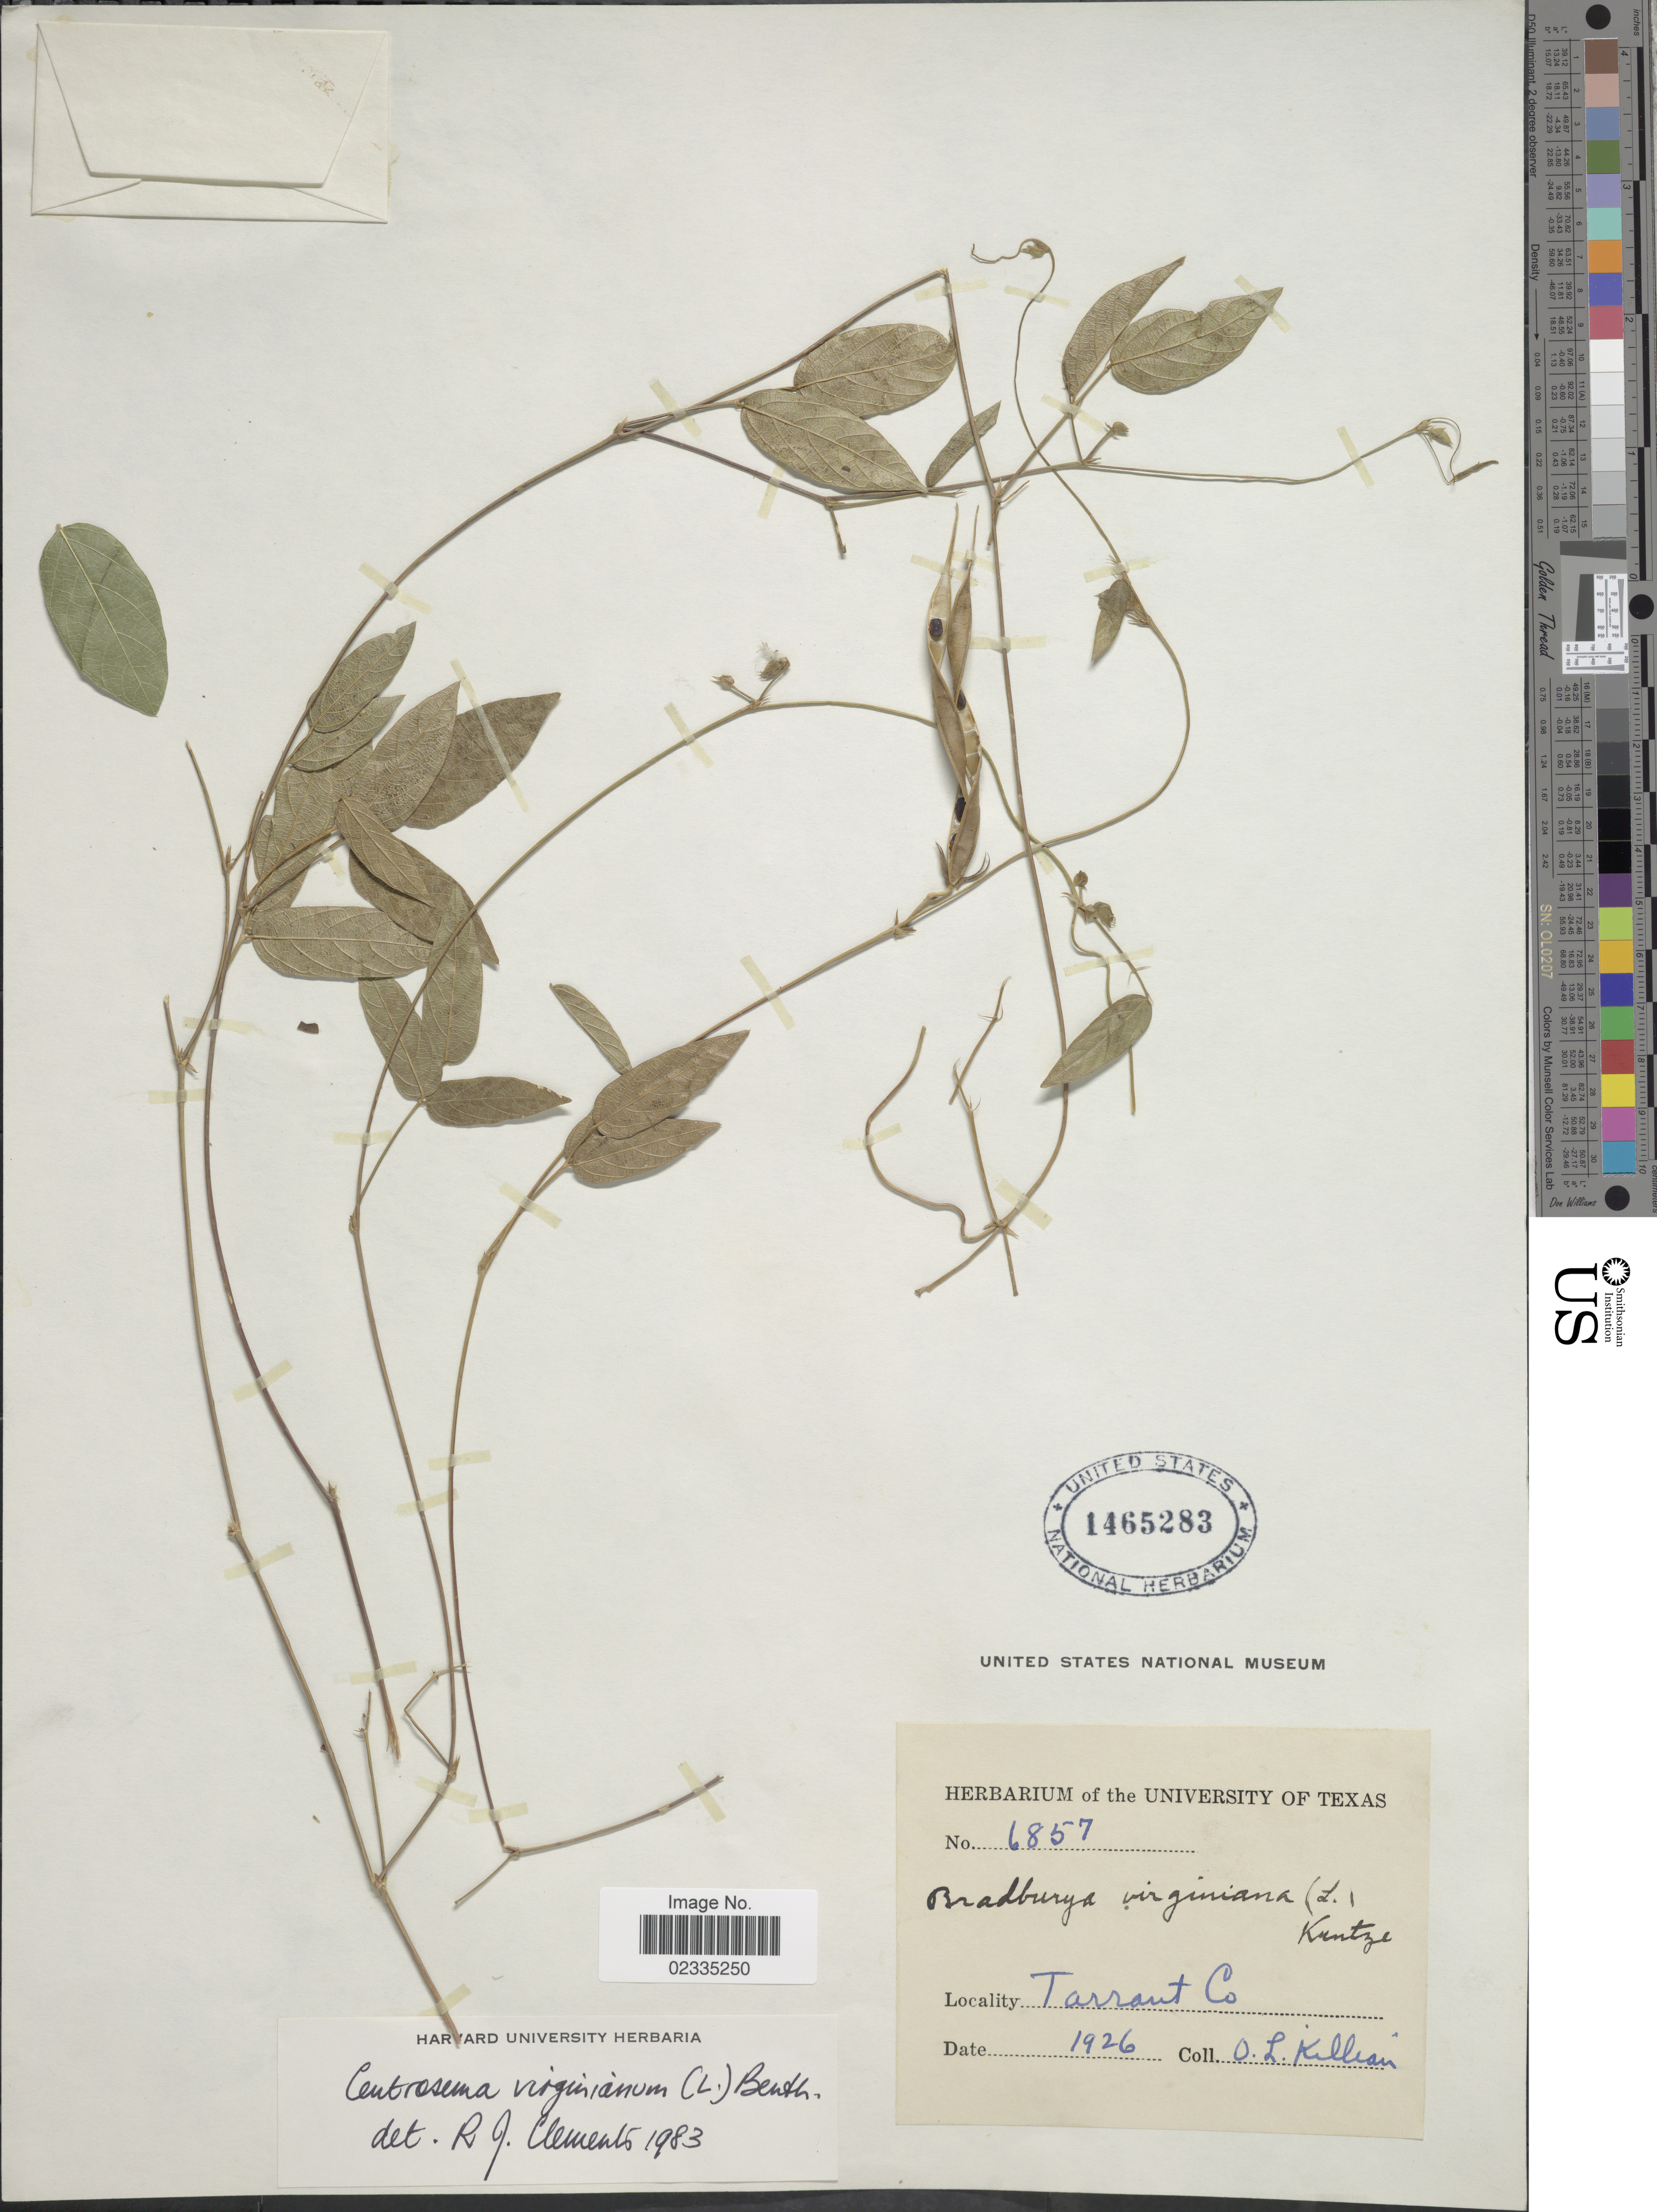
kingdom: Plantae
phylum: Tracheophyta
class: Magnoliopsida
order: Fabales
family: Fabaceae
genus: Centrosema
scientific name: Centrosema virginianum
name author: (L.) Benth.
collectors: O. Killian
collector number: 6857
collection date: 1926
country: United States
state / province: Texas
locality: Tarrant Co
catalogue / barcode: US 1465283